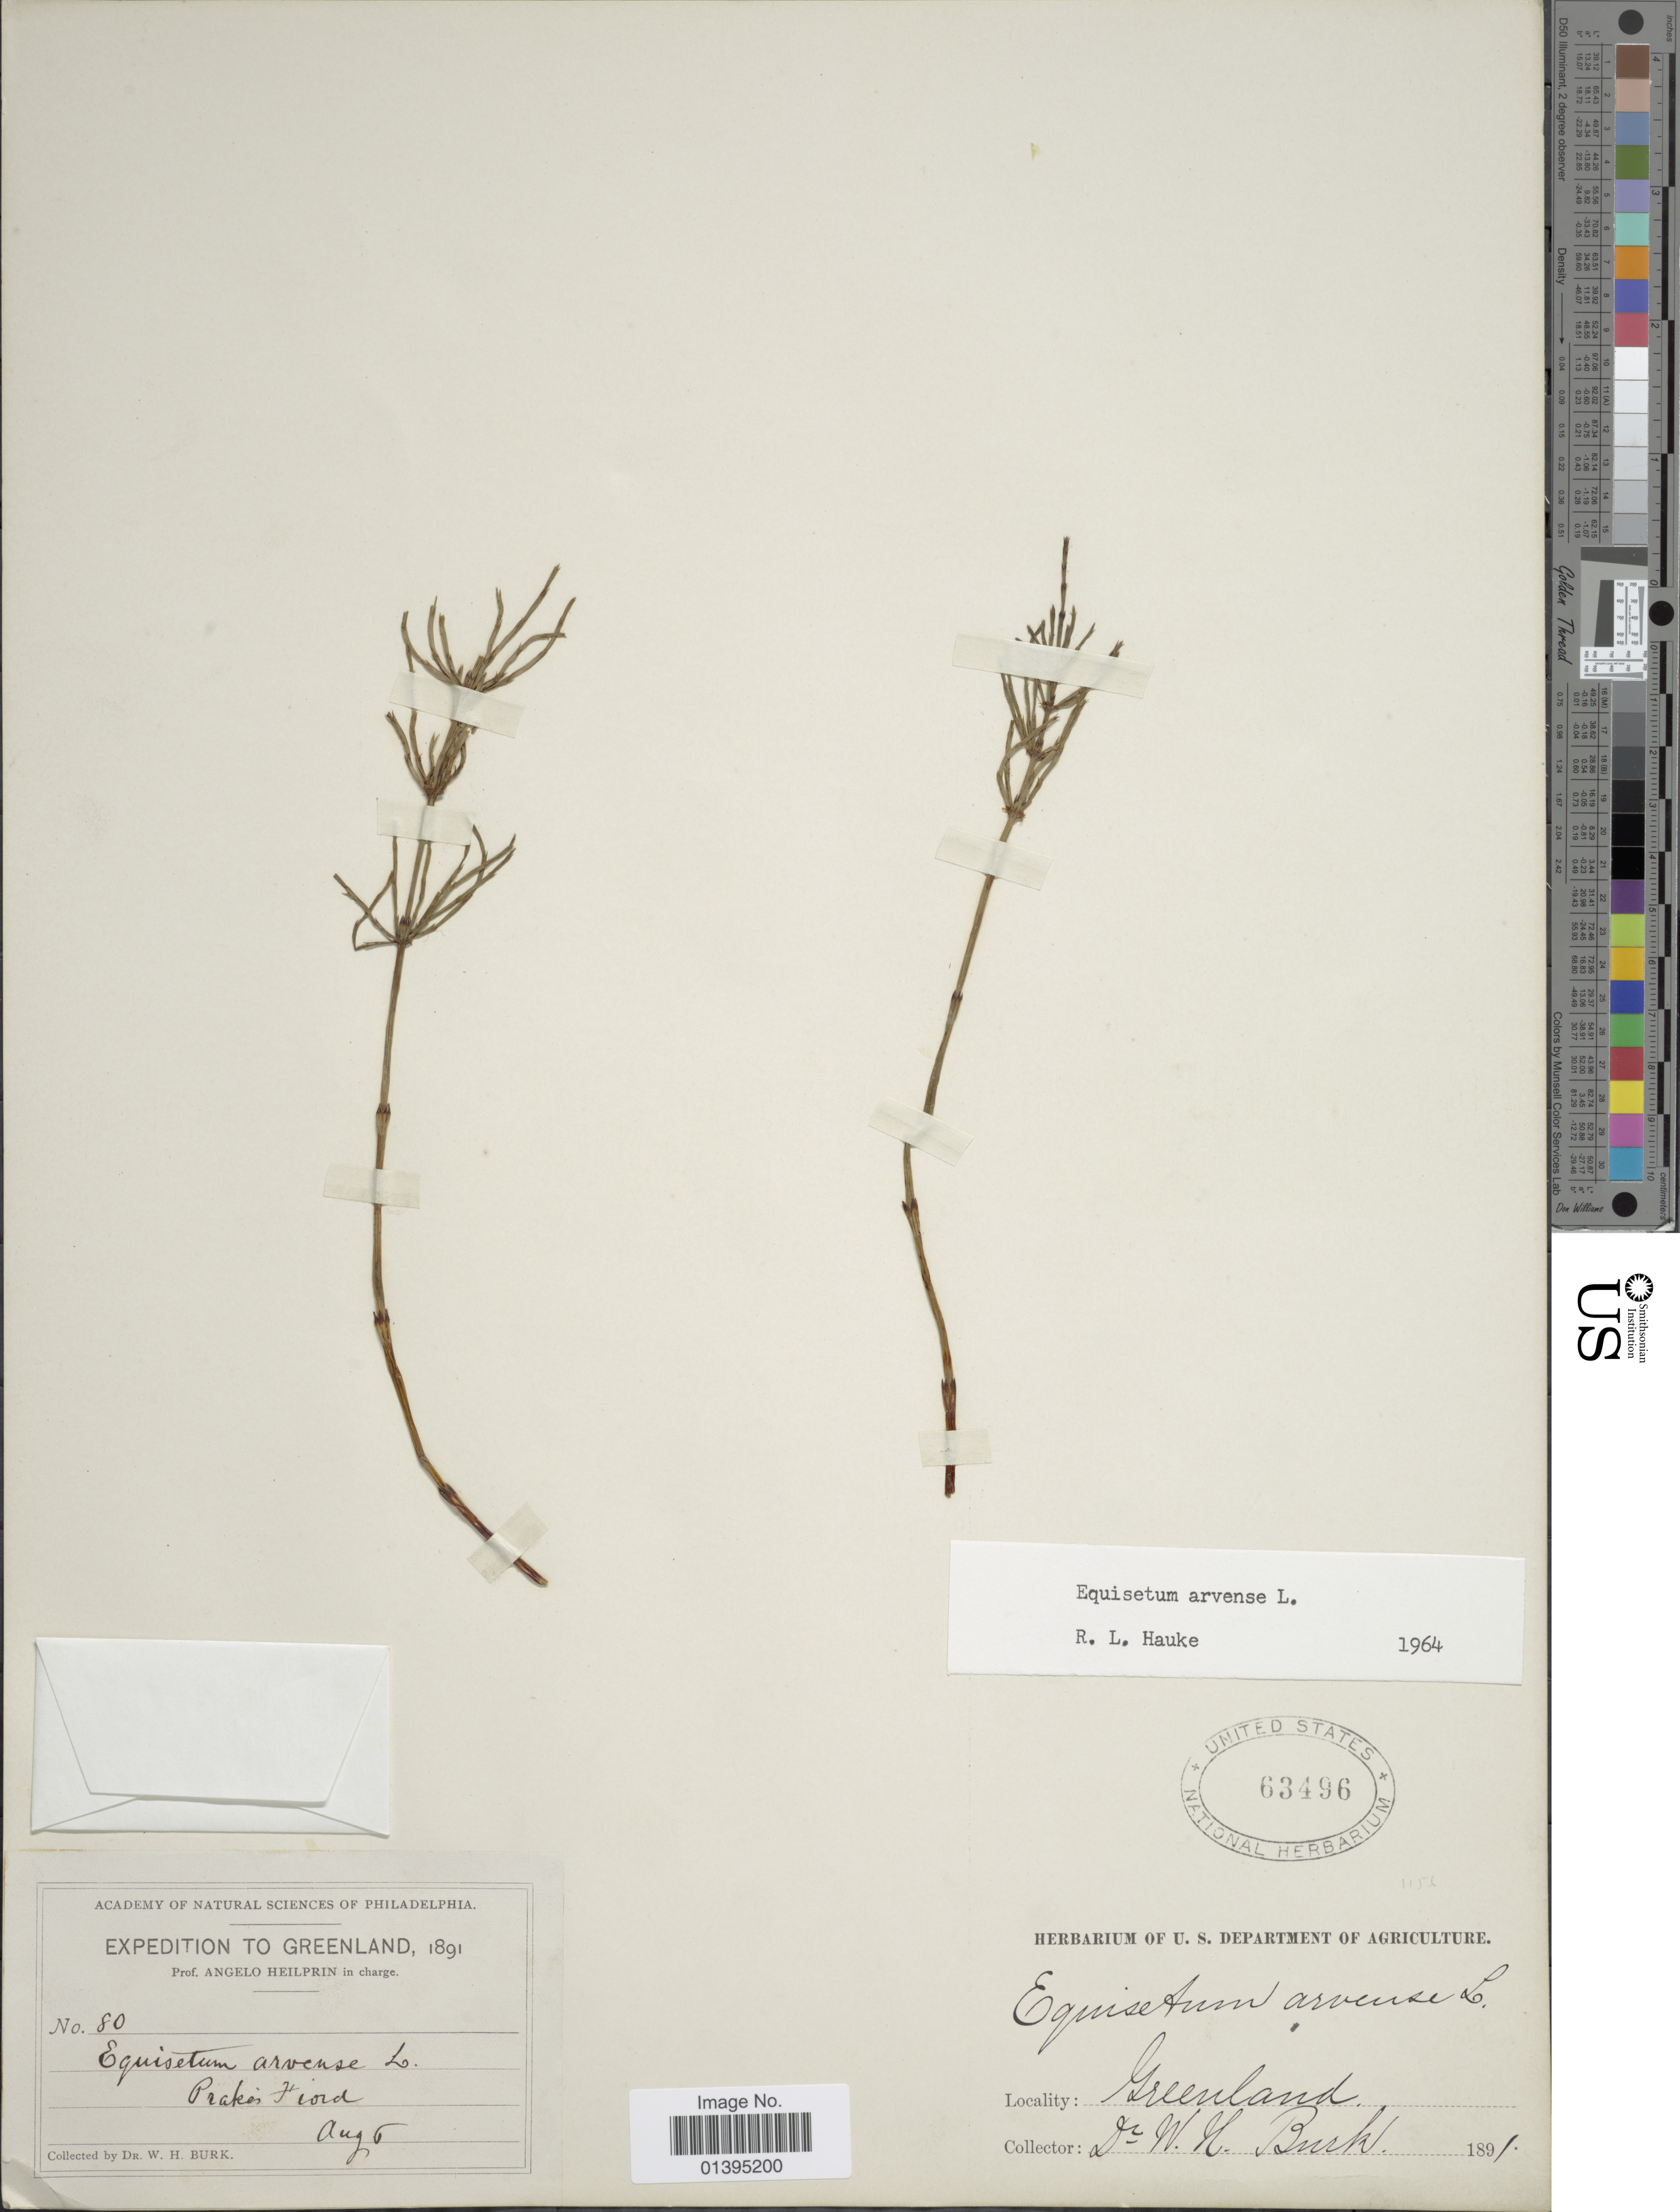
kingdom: Plantae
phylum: Tracheophyta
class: Polypodiopsida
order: Equisetales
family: Equisetaceae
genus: Equisetum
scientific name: Equisetum arvense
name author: L.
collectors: W. Burk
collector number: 80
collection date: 1891-08-06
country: Greenland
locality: Prakes Fiord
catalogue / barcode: US 63496